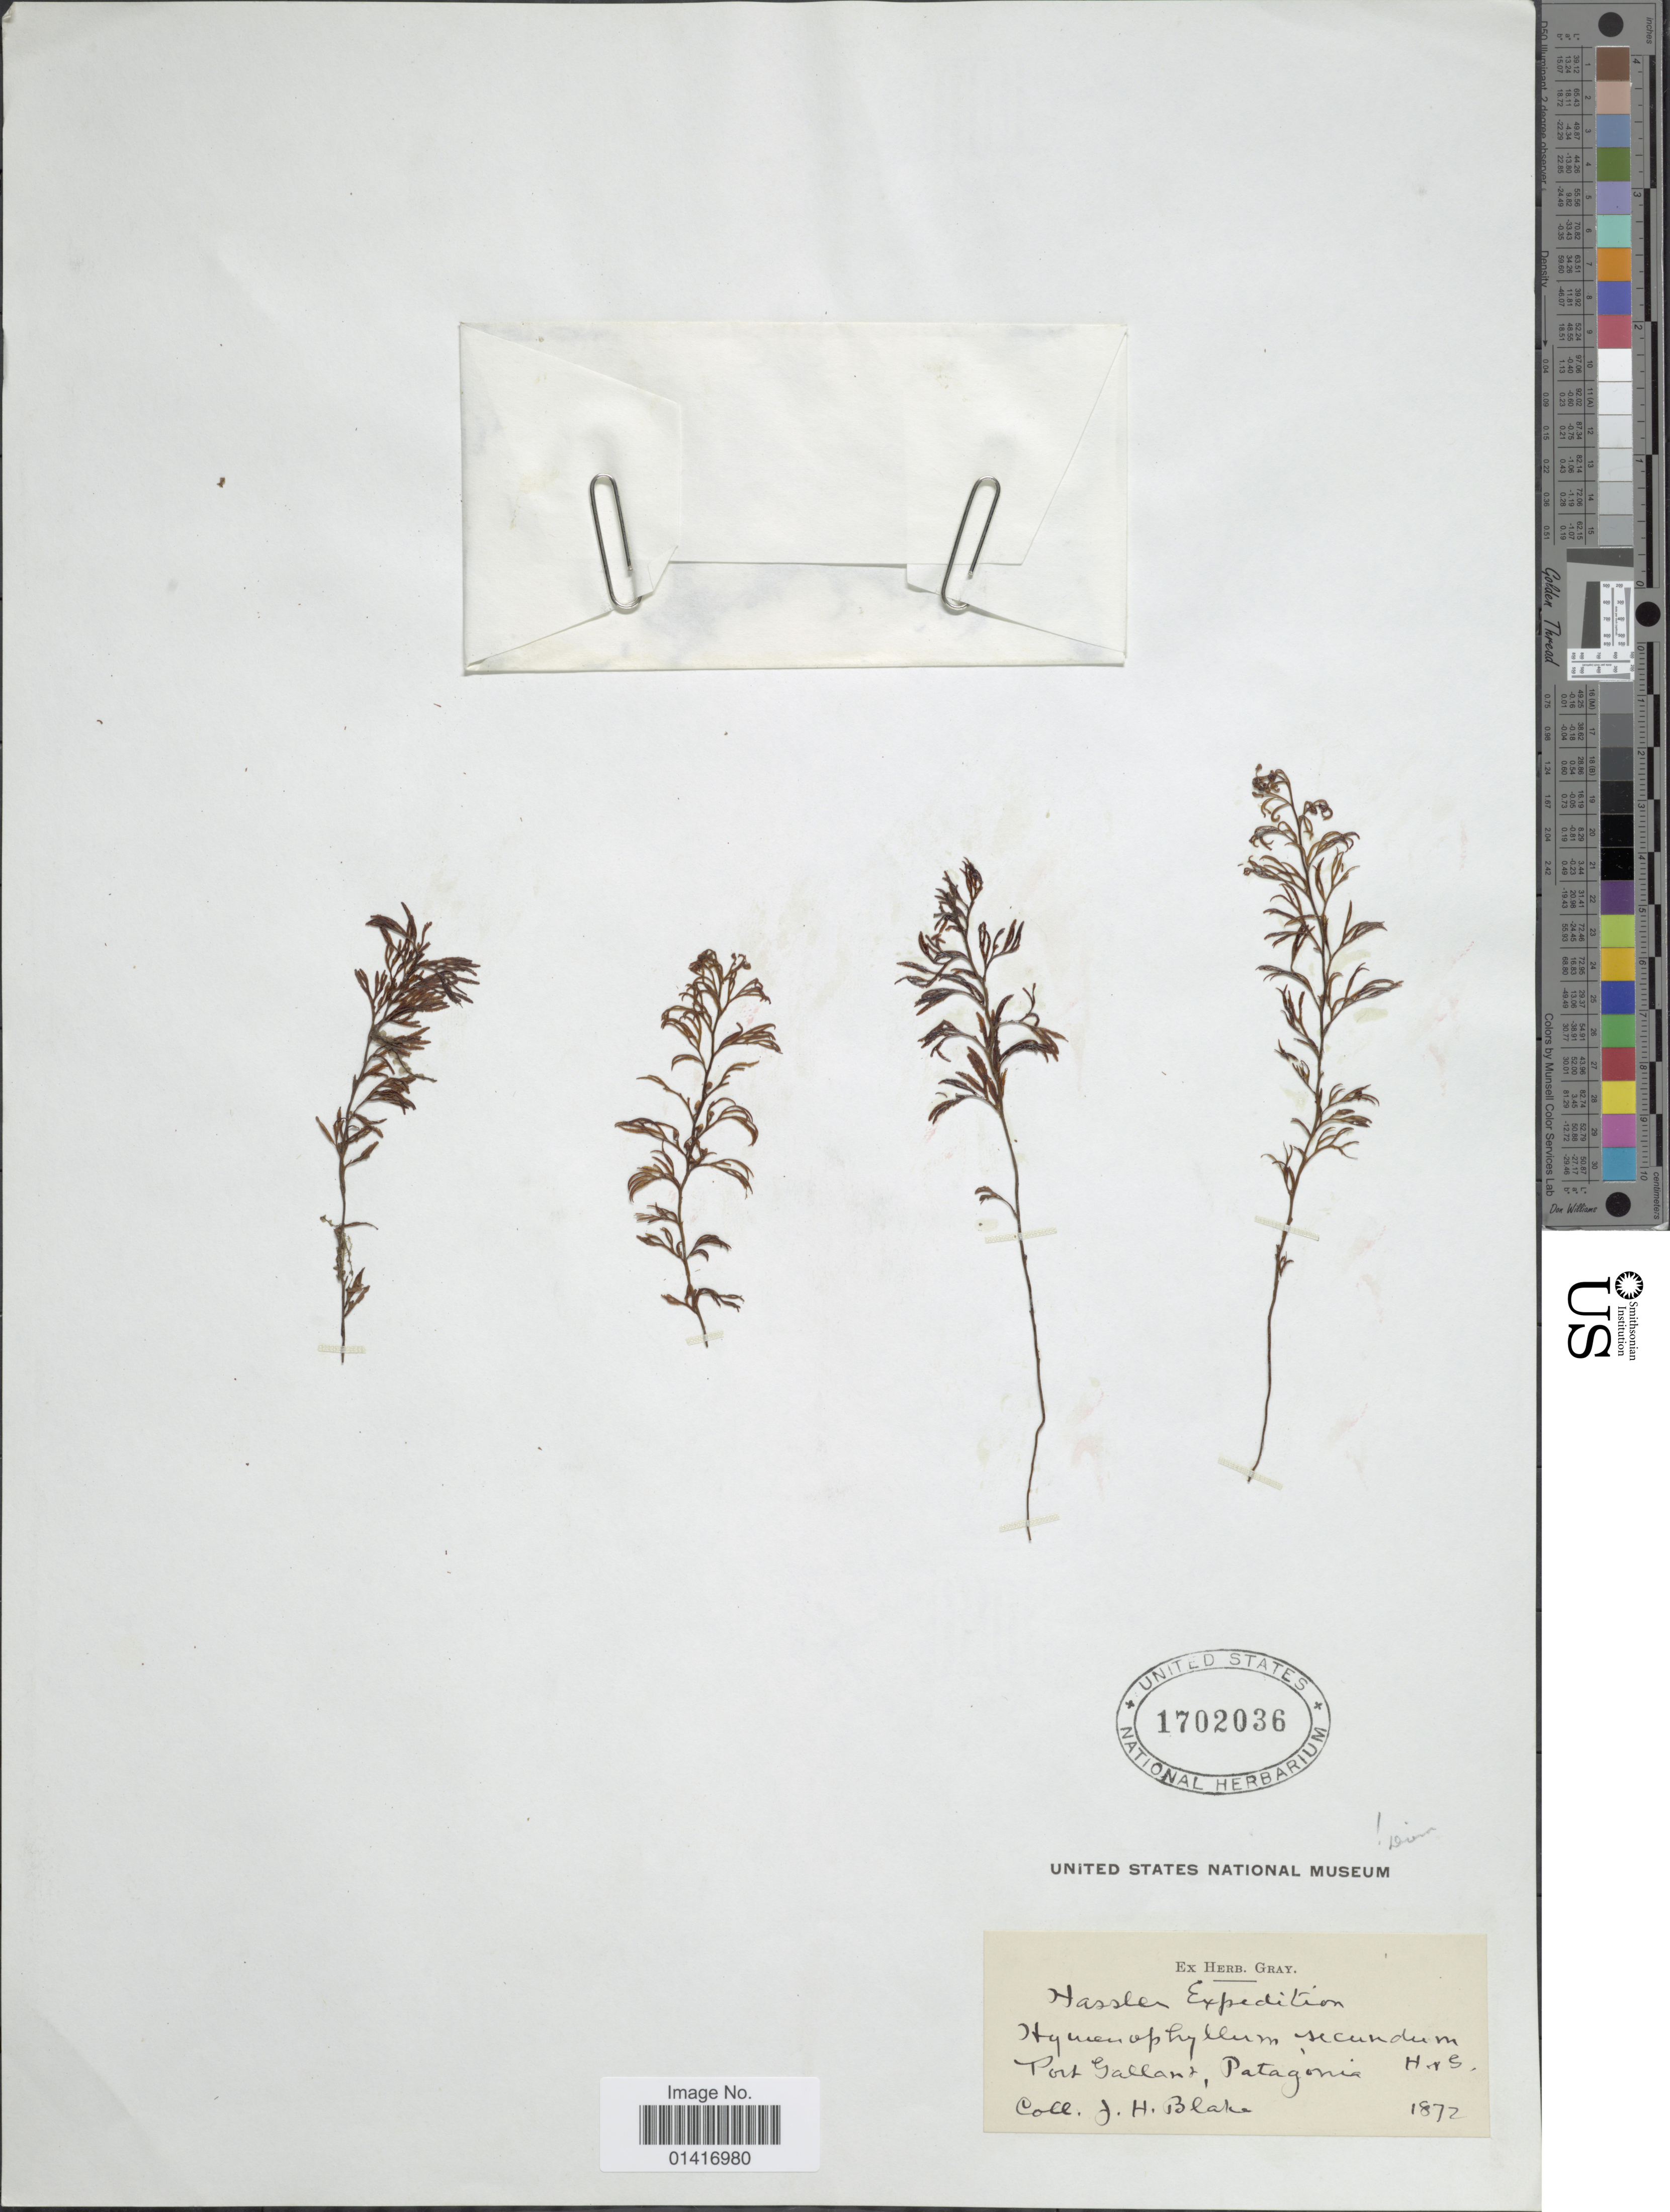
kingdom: Plantae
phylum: Tracheophyta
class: Polypodiopsida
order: Hymenophyllales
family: Hymenophyllaceae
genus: Hymenophyllum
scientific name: Hymenophyllum secundum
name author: Hook. & Grev.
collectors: J. Blake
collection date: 1872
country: Chile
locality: Port Gallant, Patagonia.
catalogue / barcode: US 1702036